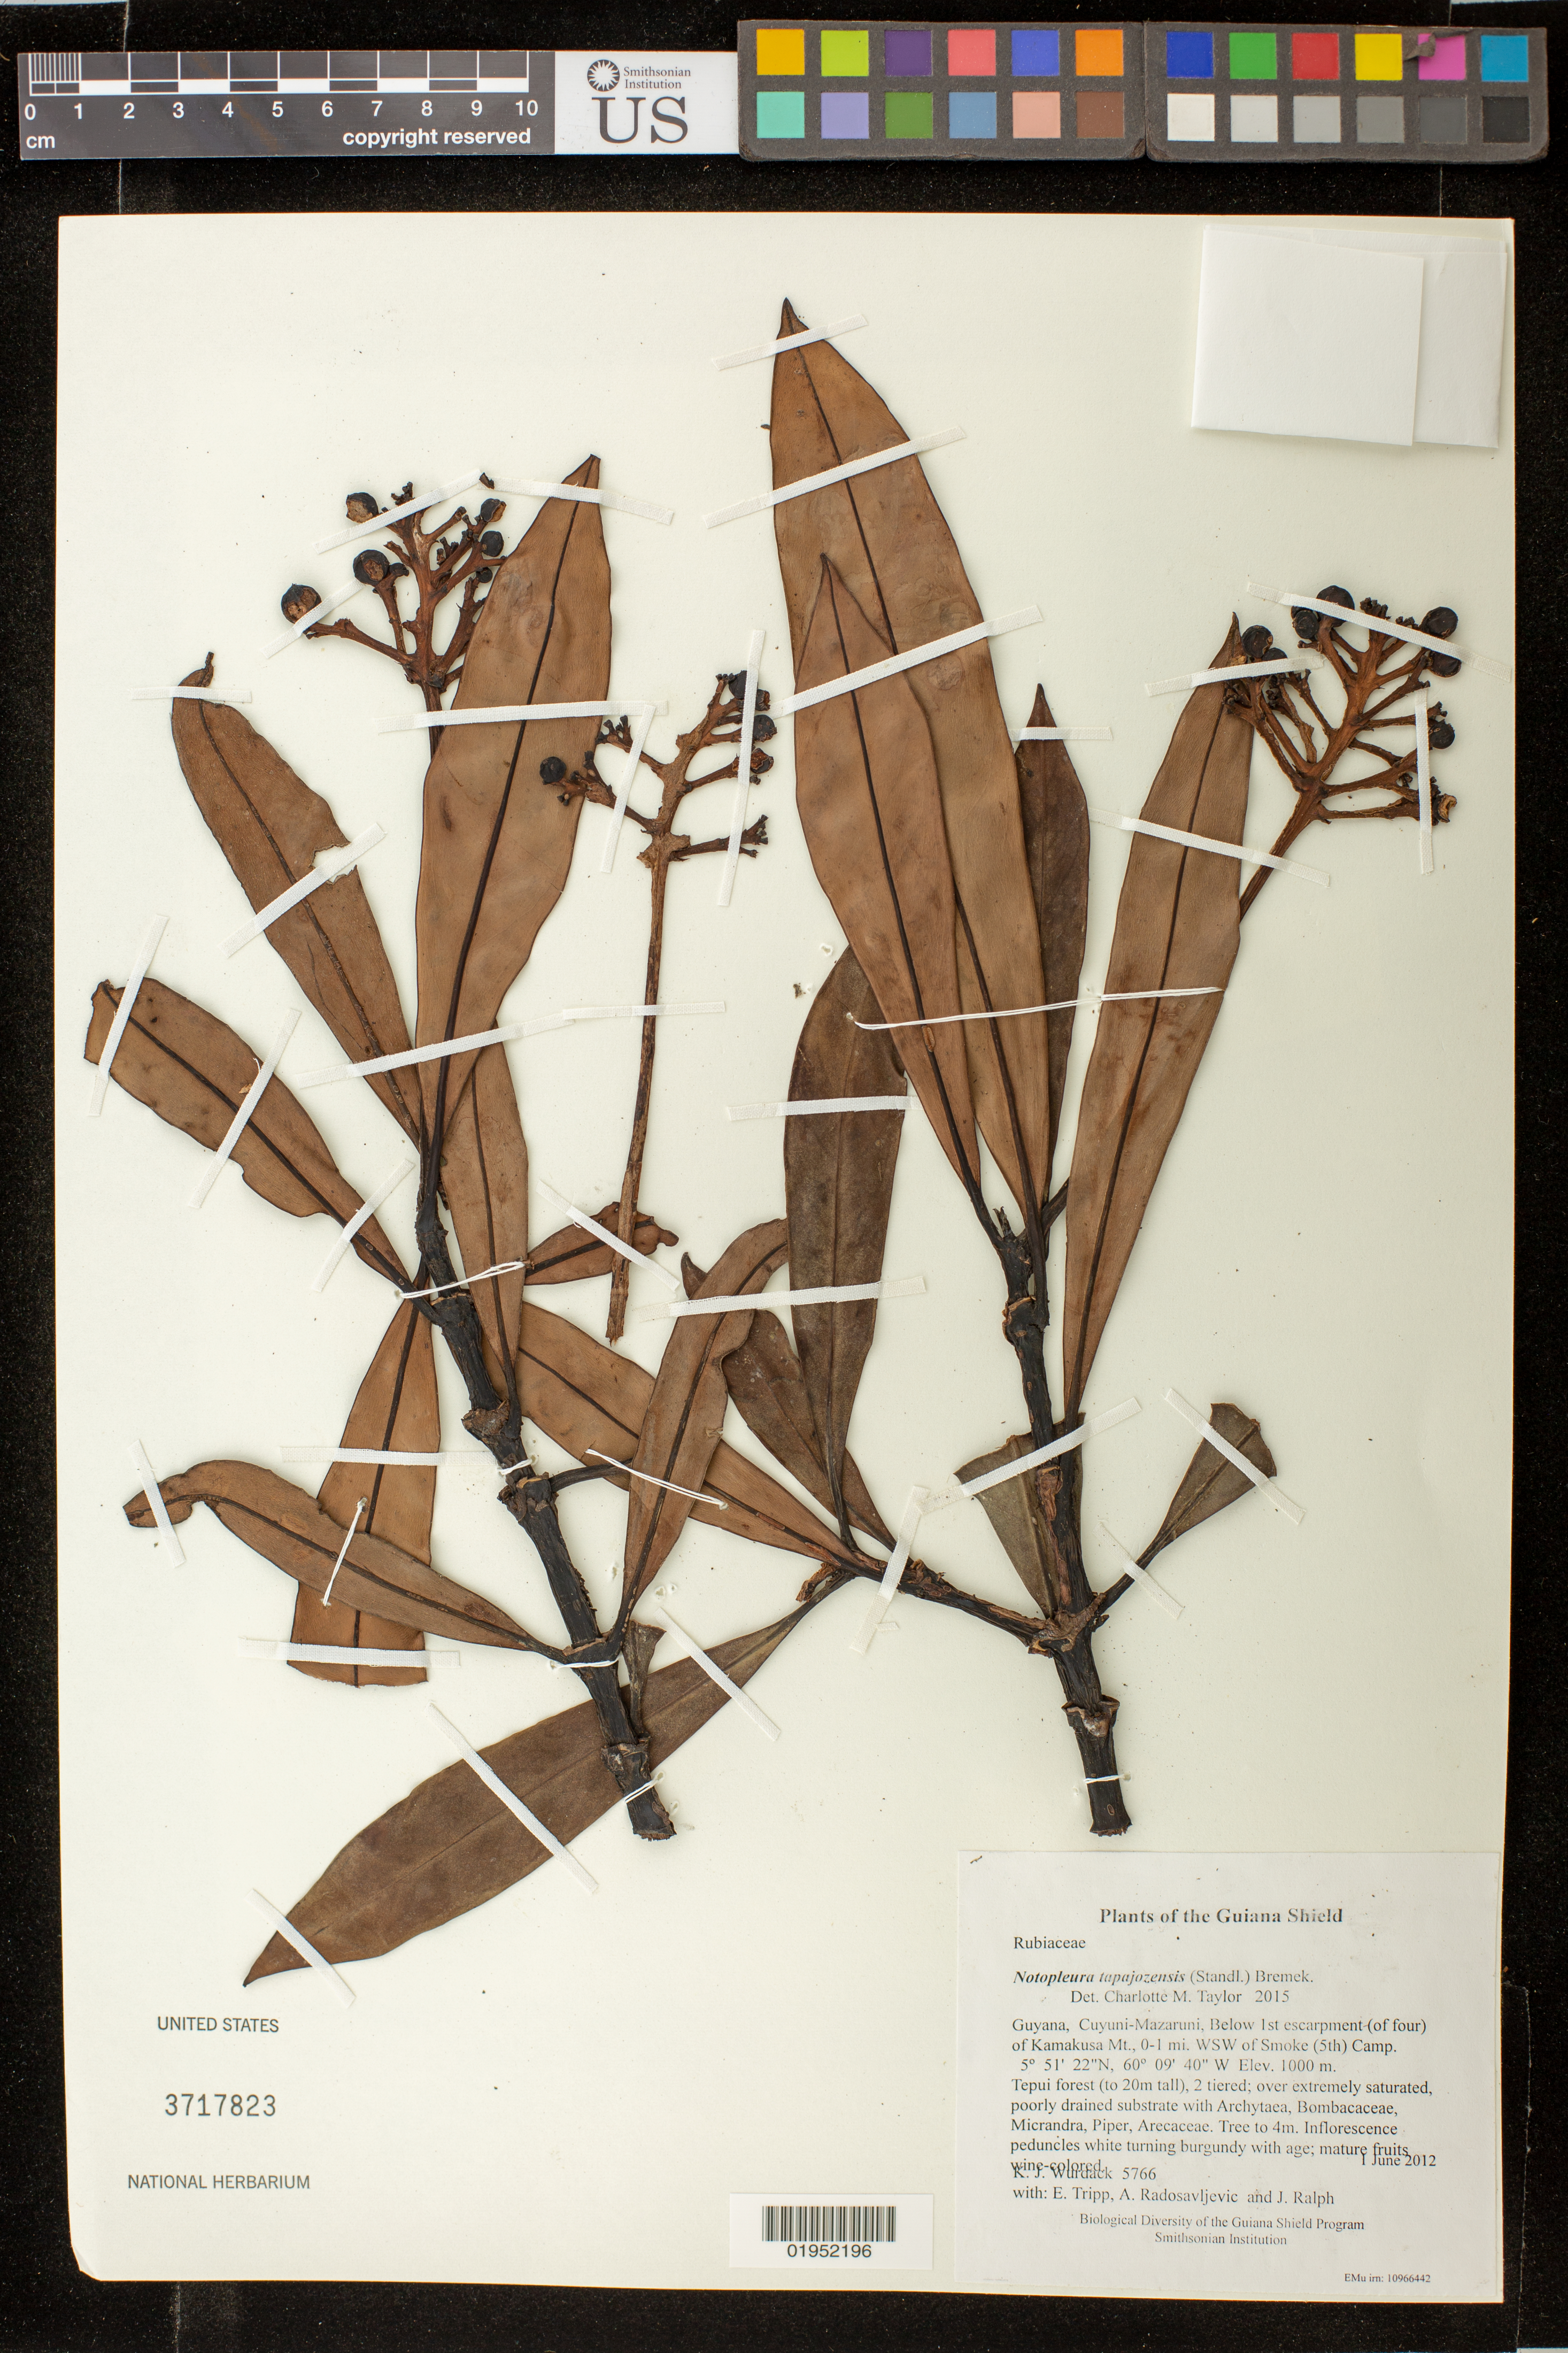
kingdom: Plantae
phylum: Tracheophyta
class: Magnoliopsida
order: Gentianales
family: Rubiaceae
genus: Notopleura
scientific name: Notopleura tapajozensis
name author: (Standl.) Bremek.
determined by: Taylor, Charlotte M.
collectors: K. Wurdack, E. Tripp, A. Radosavljevic & J. Ralph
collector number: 5766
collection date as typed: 1 June 2012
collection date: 2012-06-01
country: Guyana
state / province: Cuyuni-Mazaruni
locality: Below 1st escarpment (of four) of Kamakusa Mt., 0-1 mi. WSW of Smoke (5th) Camp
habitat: Tepui forest (to 20m tall), 2 tiered; over extremely saturated, poorly drained substrate with Archytaea, Bombacaceae, Micrandra, Piper, Arecaceae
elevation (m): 1000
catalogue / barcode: US 3717823